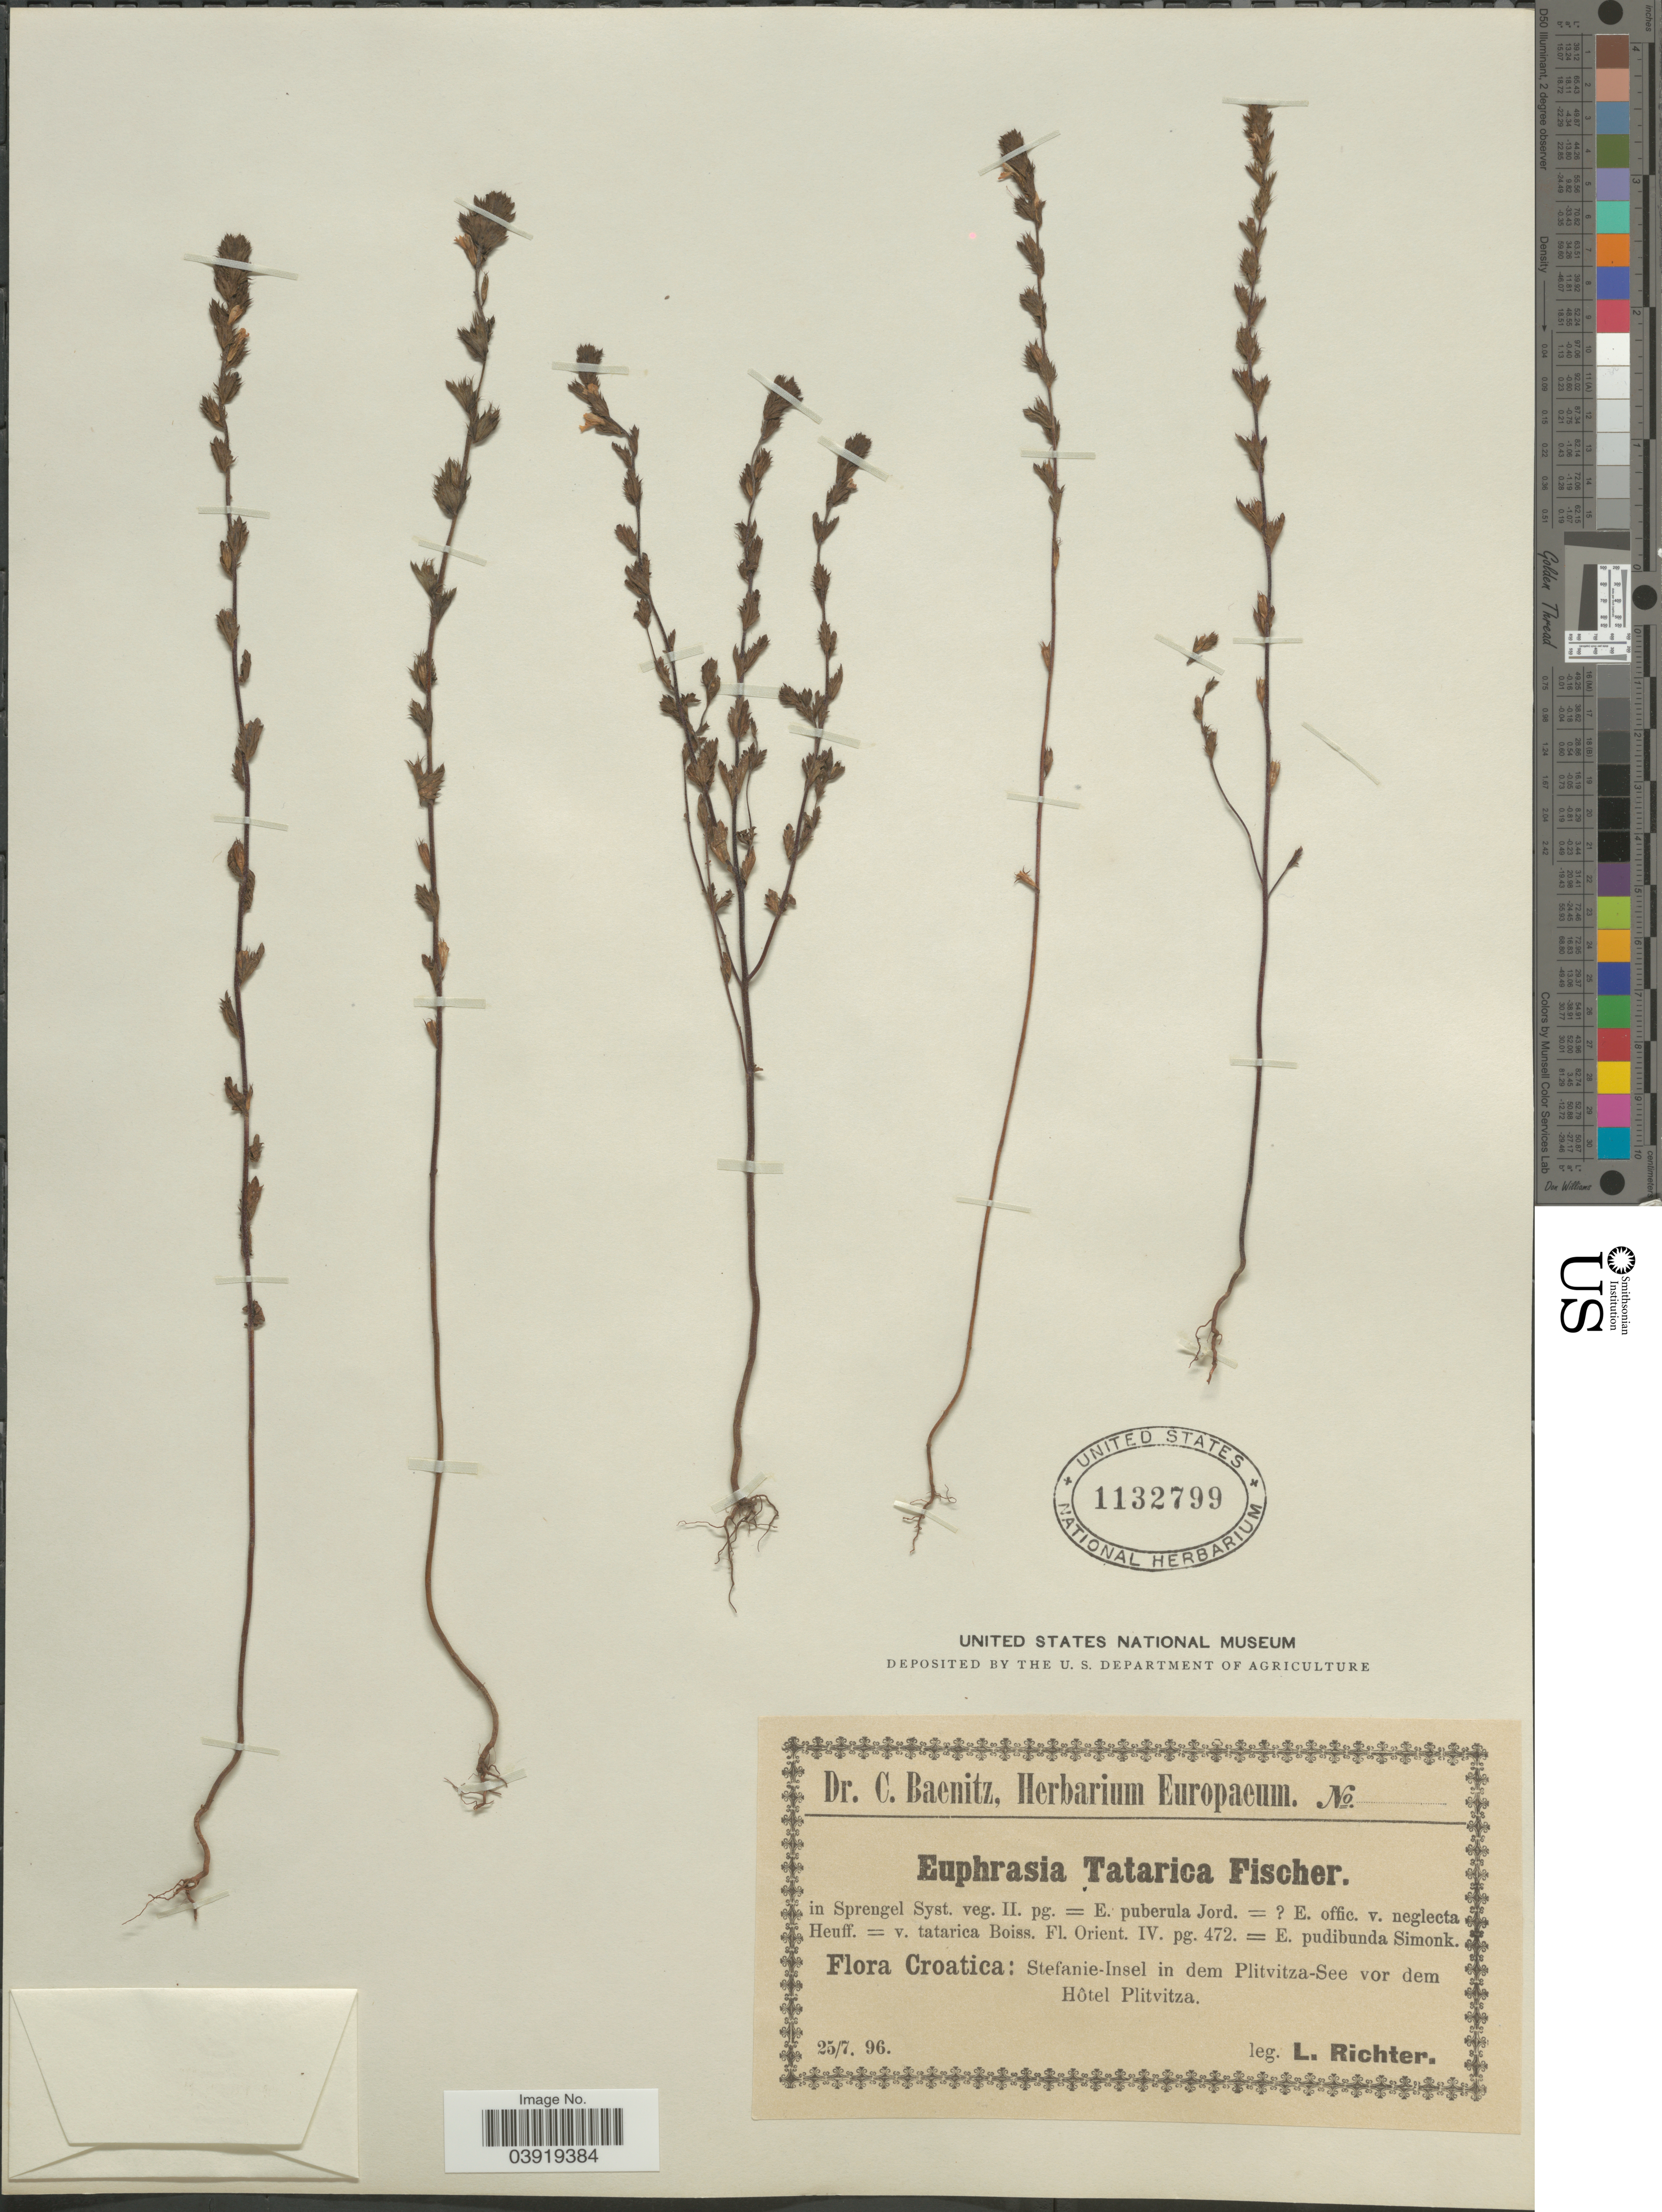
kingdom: Plantae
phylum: Tracheophyta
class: Magnoliopsida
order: Lamiales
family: Orobanchaceae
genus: Euphrasia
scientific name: Euphrasia tatarica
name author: Fisch. ex Spreng.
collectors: L. Richter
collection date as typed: Transcribed d/m/y: 25/7/96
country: Croatia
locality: Stefanie-Insel in dem Plitvitza-See vor dem Hôtel Plitvitza.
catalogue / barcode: US 1132799